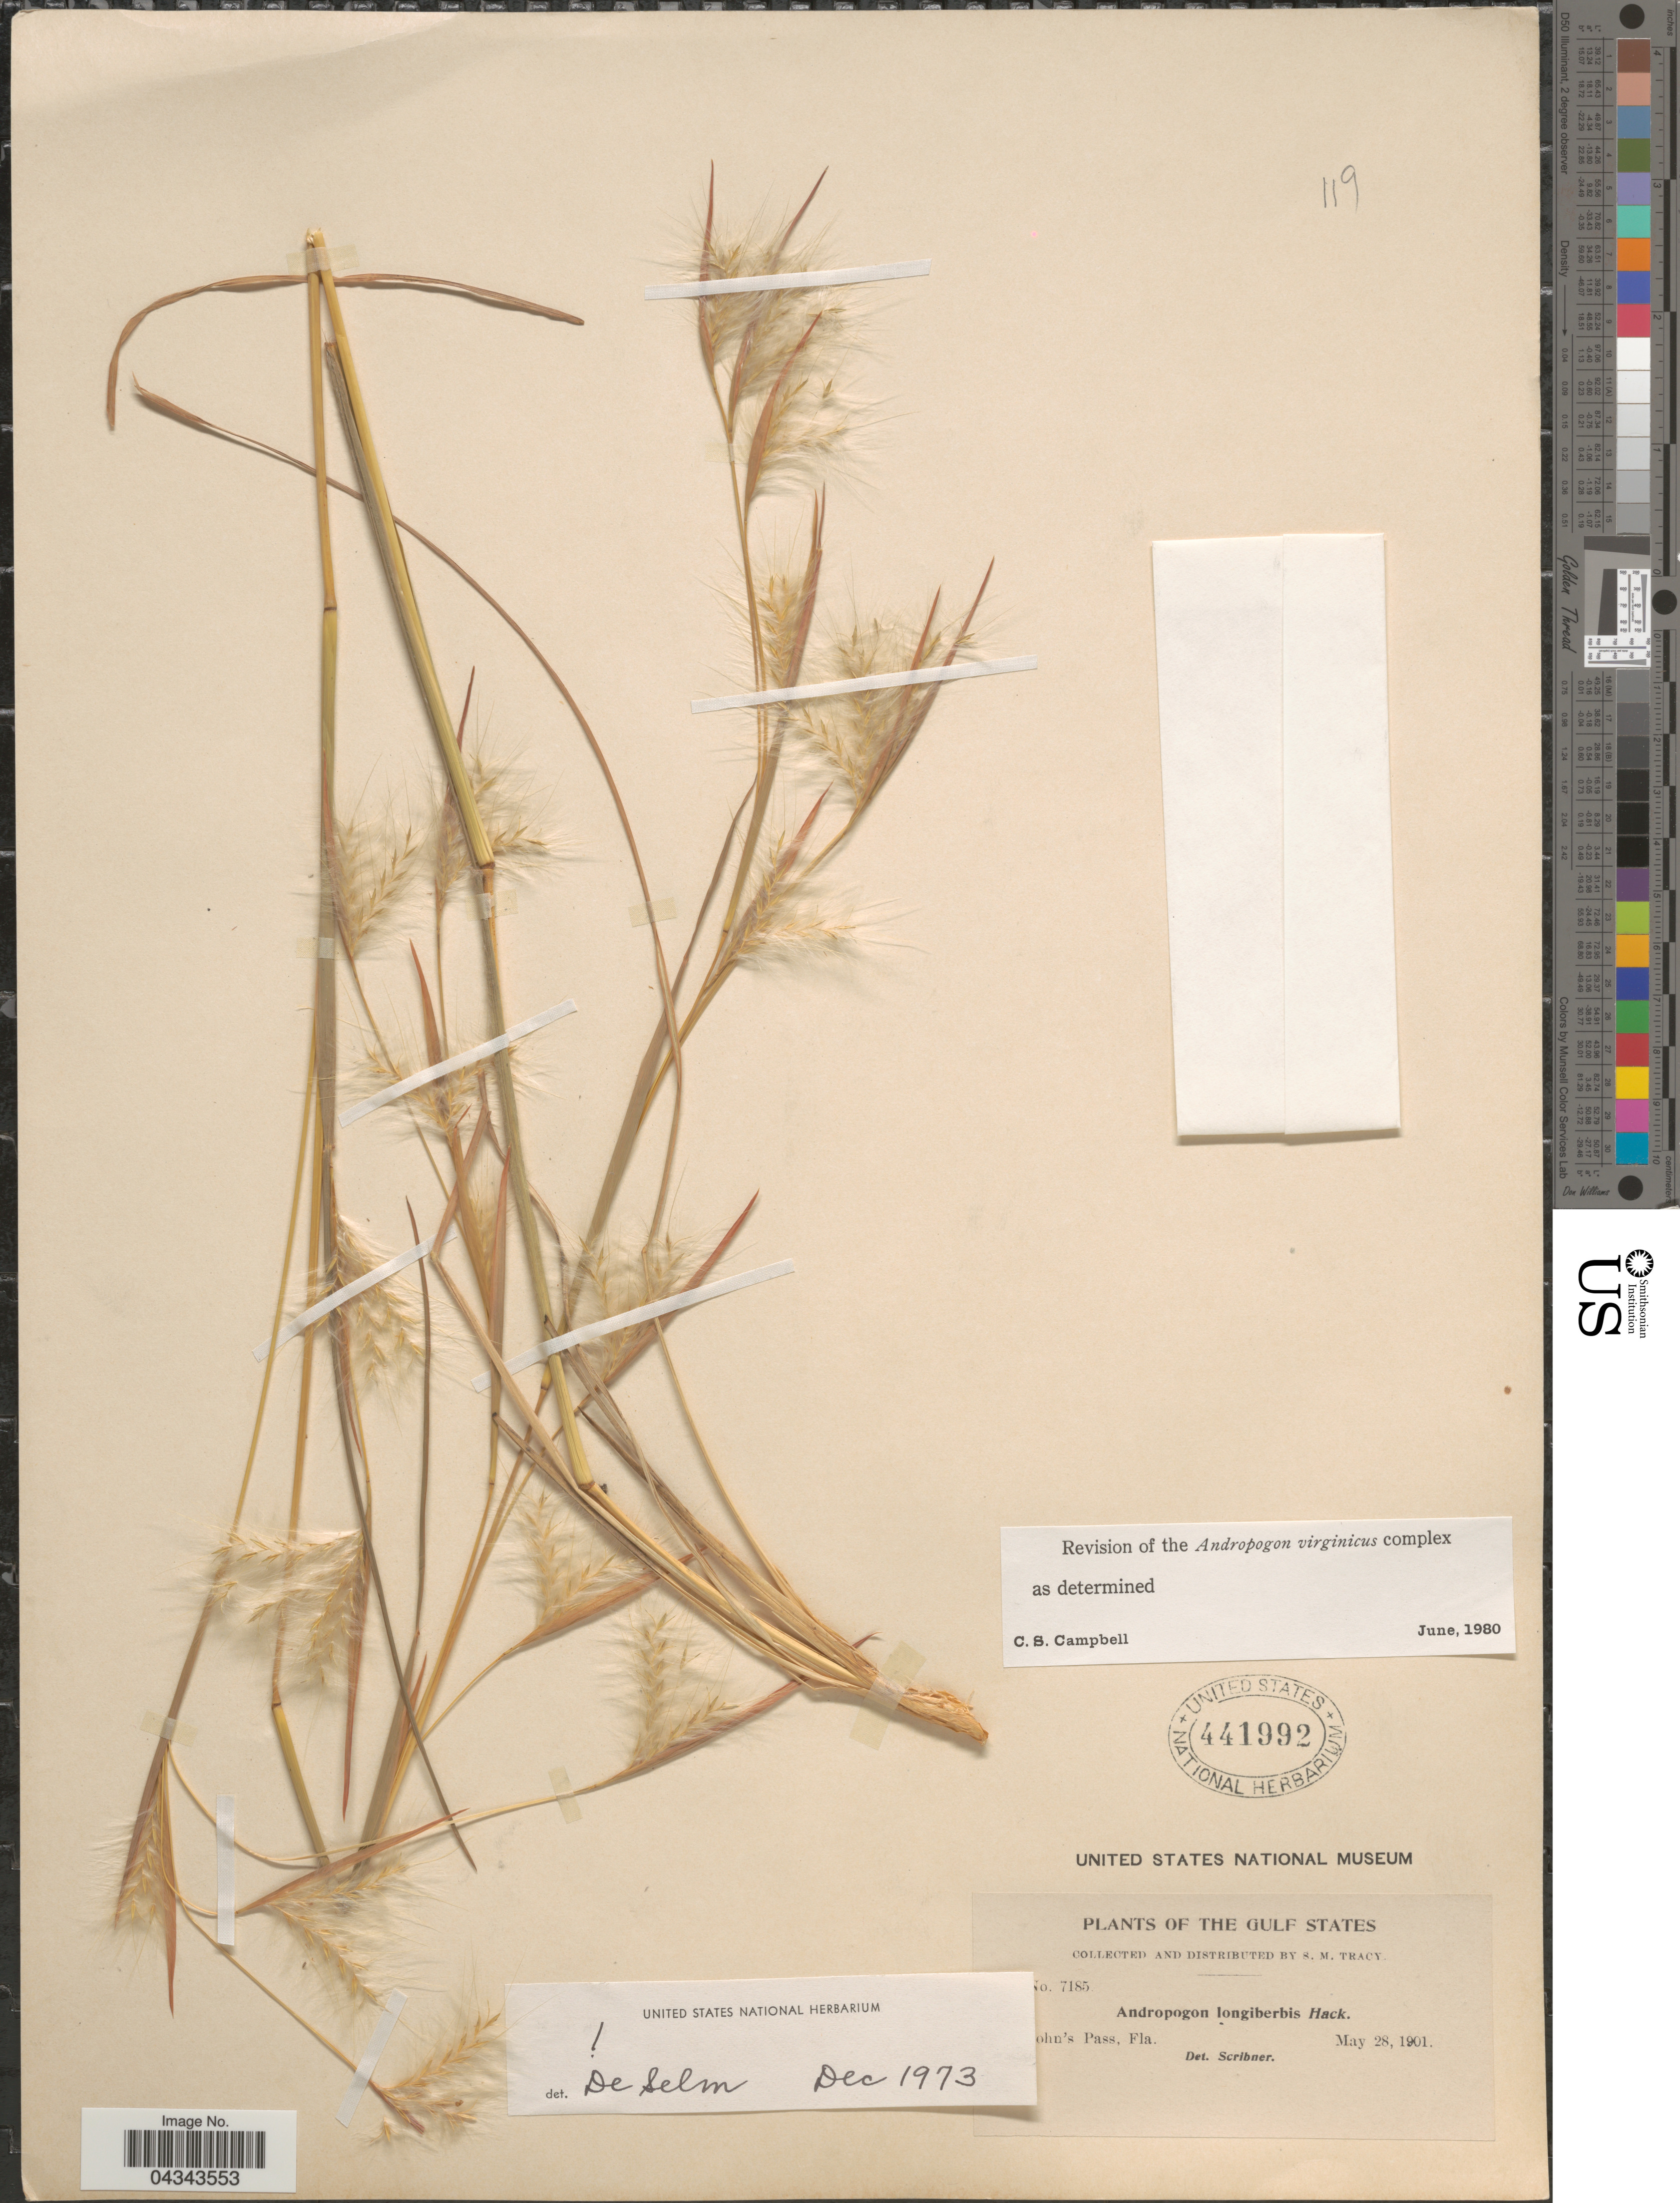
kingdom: Plantae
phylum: Tracheophyta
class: Liliopsida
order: Poales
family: Poaceae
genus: Andropogon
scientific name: Andropogon longiberbis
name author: Hack.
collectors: S. M. Tracy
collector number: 7185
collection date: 1901-05-28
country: United States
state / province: Florida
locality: The Gulf States. [illegible text]ohn's Pass.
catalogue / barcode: US 441992